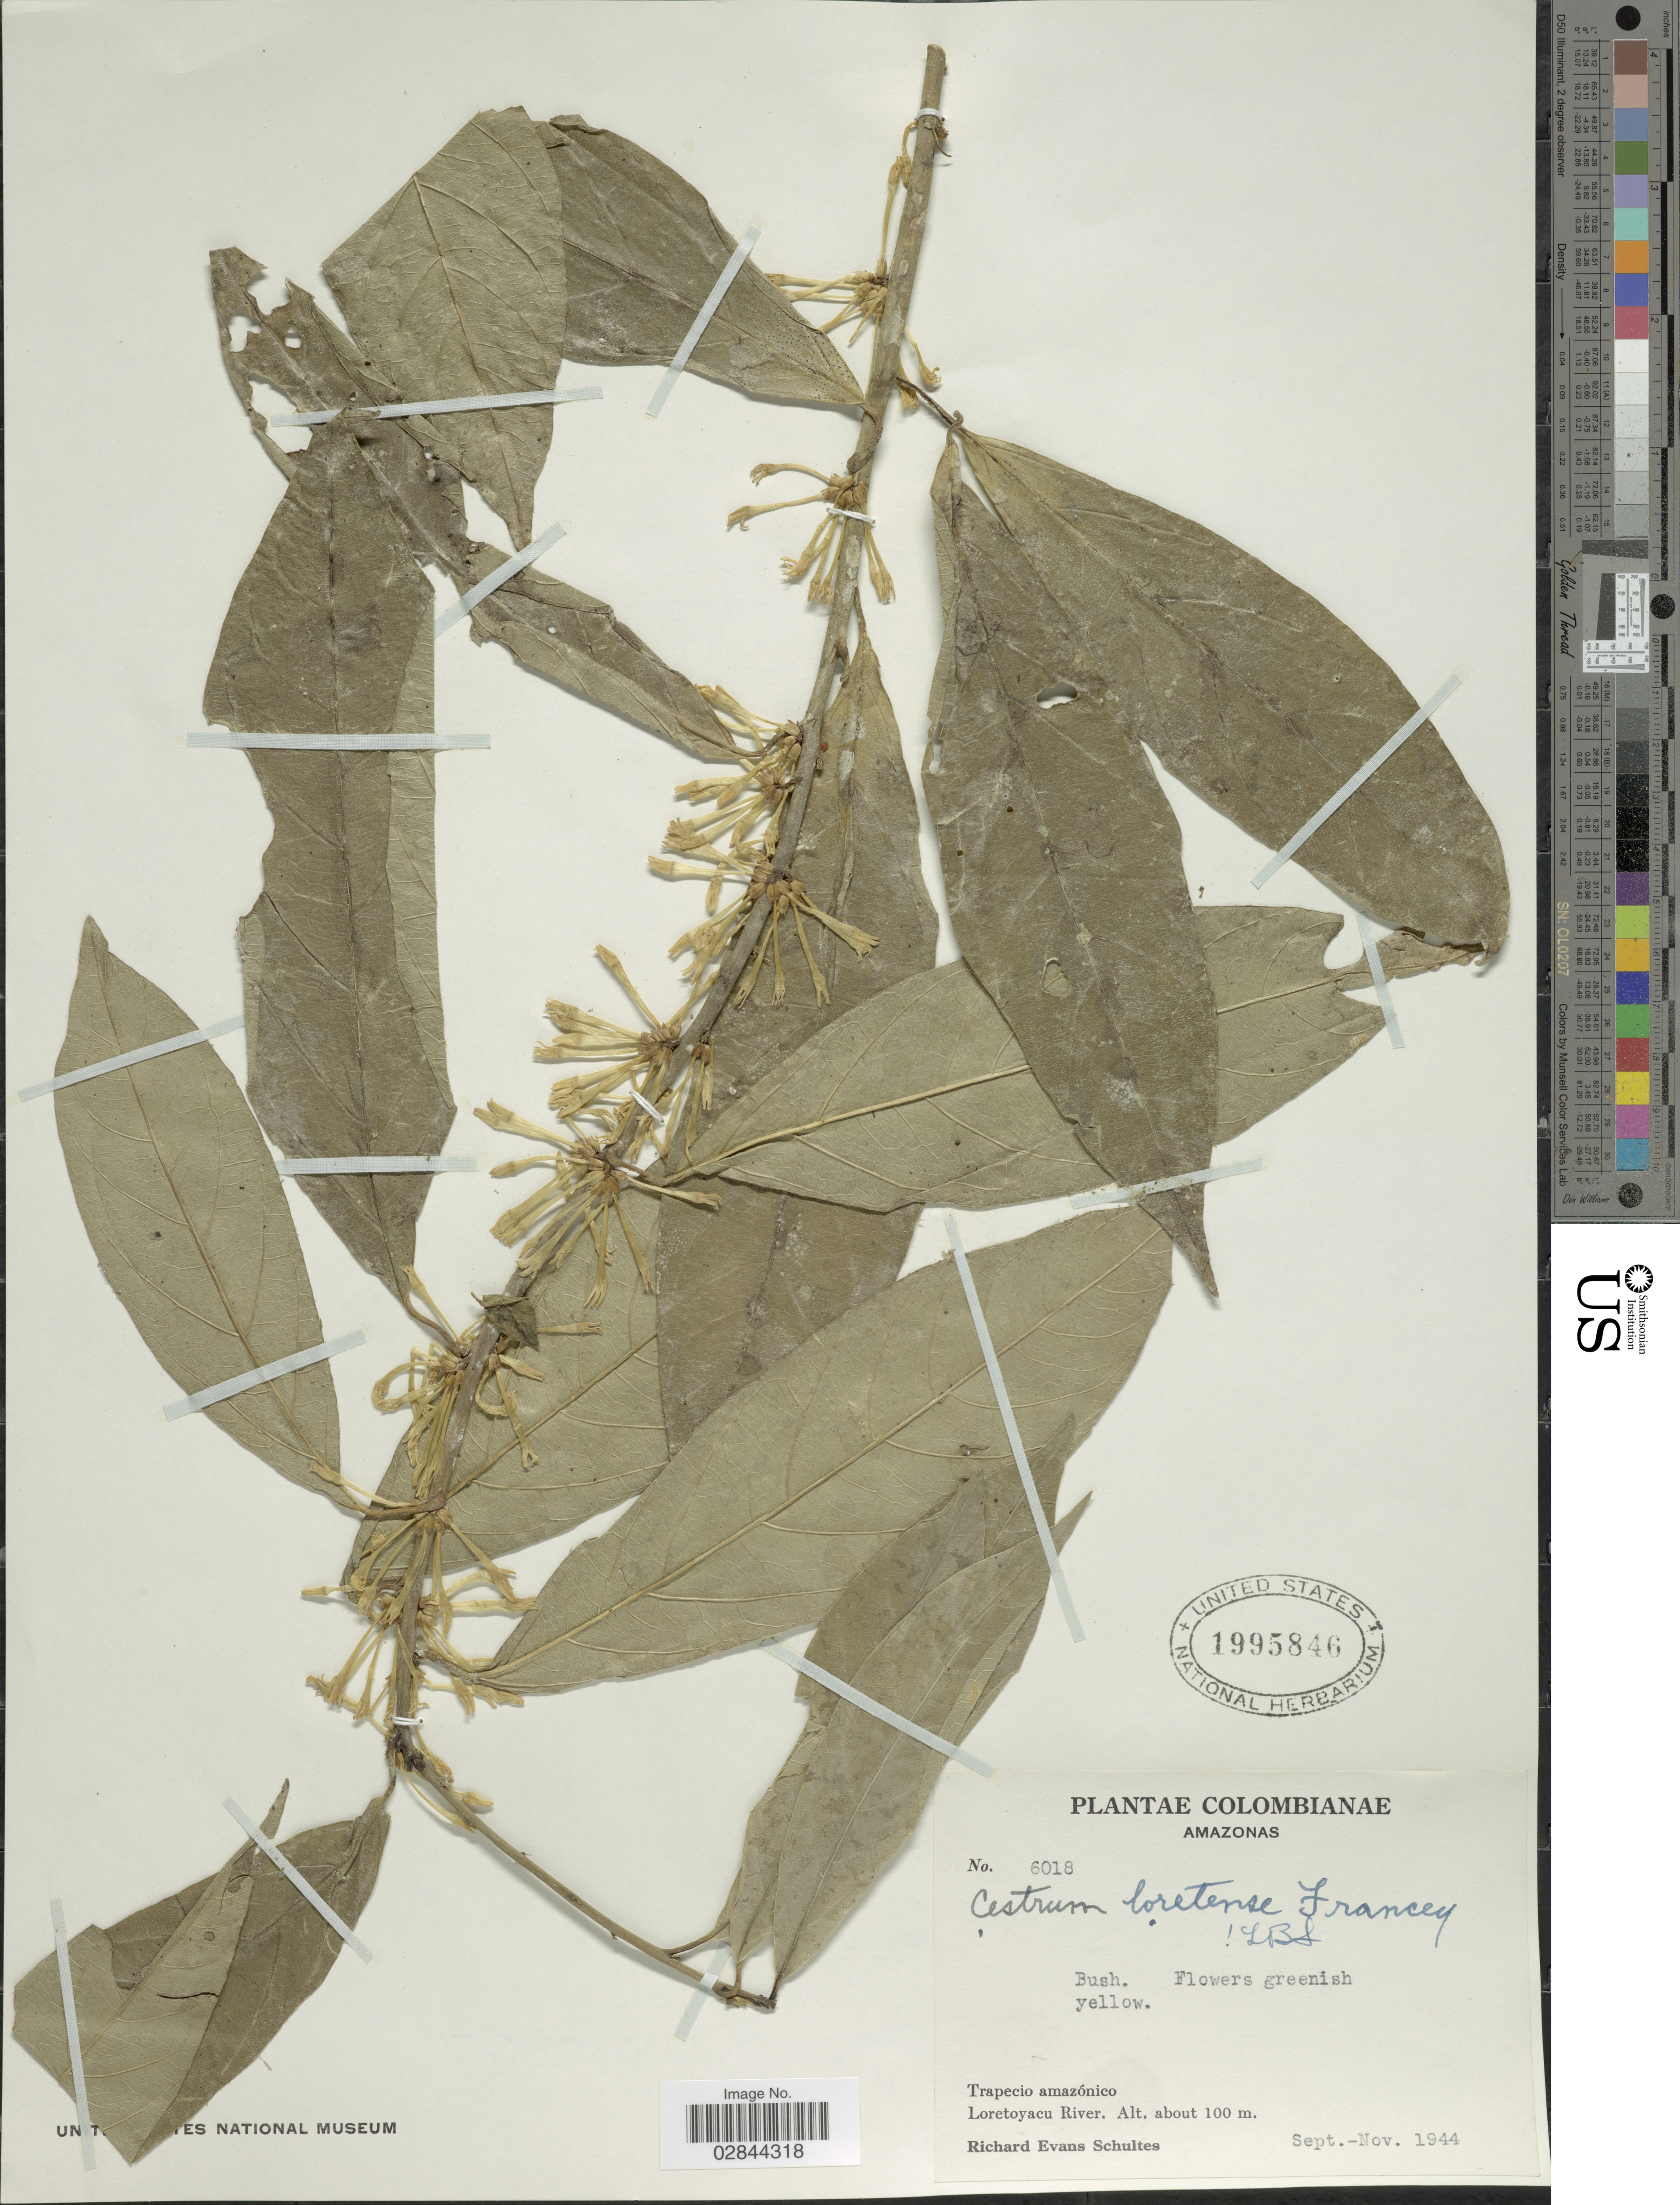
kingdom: Plantae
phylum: Tracheophyta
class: Magnoliopsida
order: Solanales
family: Solanaceae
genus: Cestrum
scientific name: Cestrum acuminatissimum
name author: Dunal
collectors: R. E. Schultes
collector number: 6018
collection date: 1944-09/1944-11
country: Colombia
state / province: Amazônas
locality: Trapecio amazónico, Loretoyacu River.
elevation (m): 100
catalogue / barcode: US 1995846